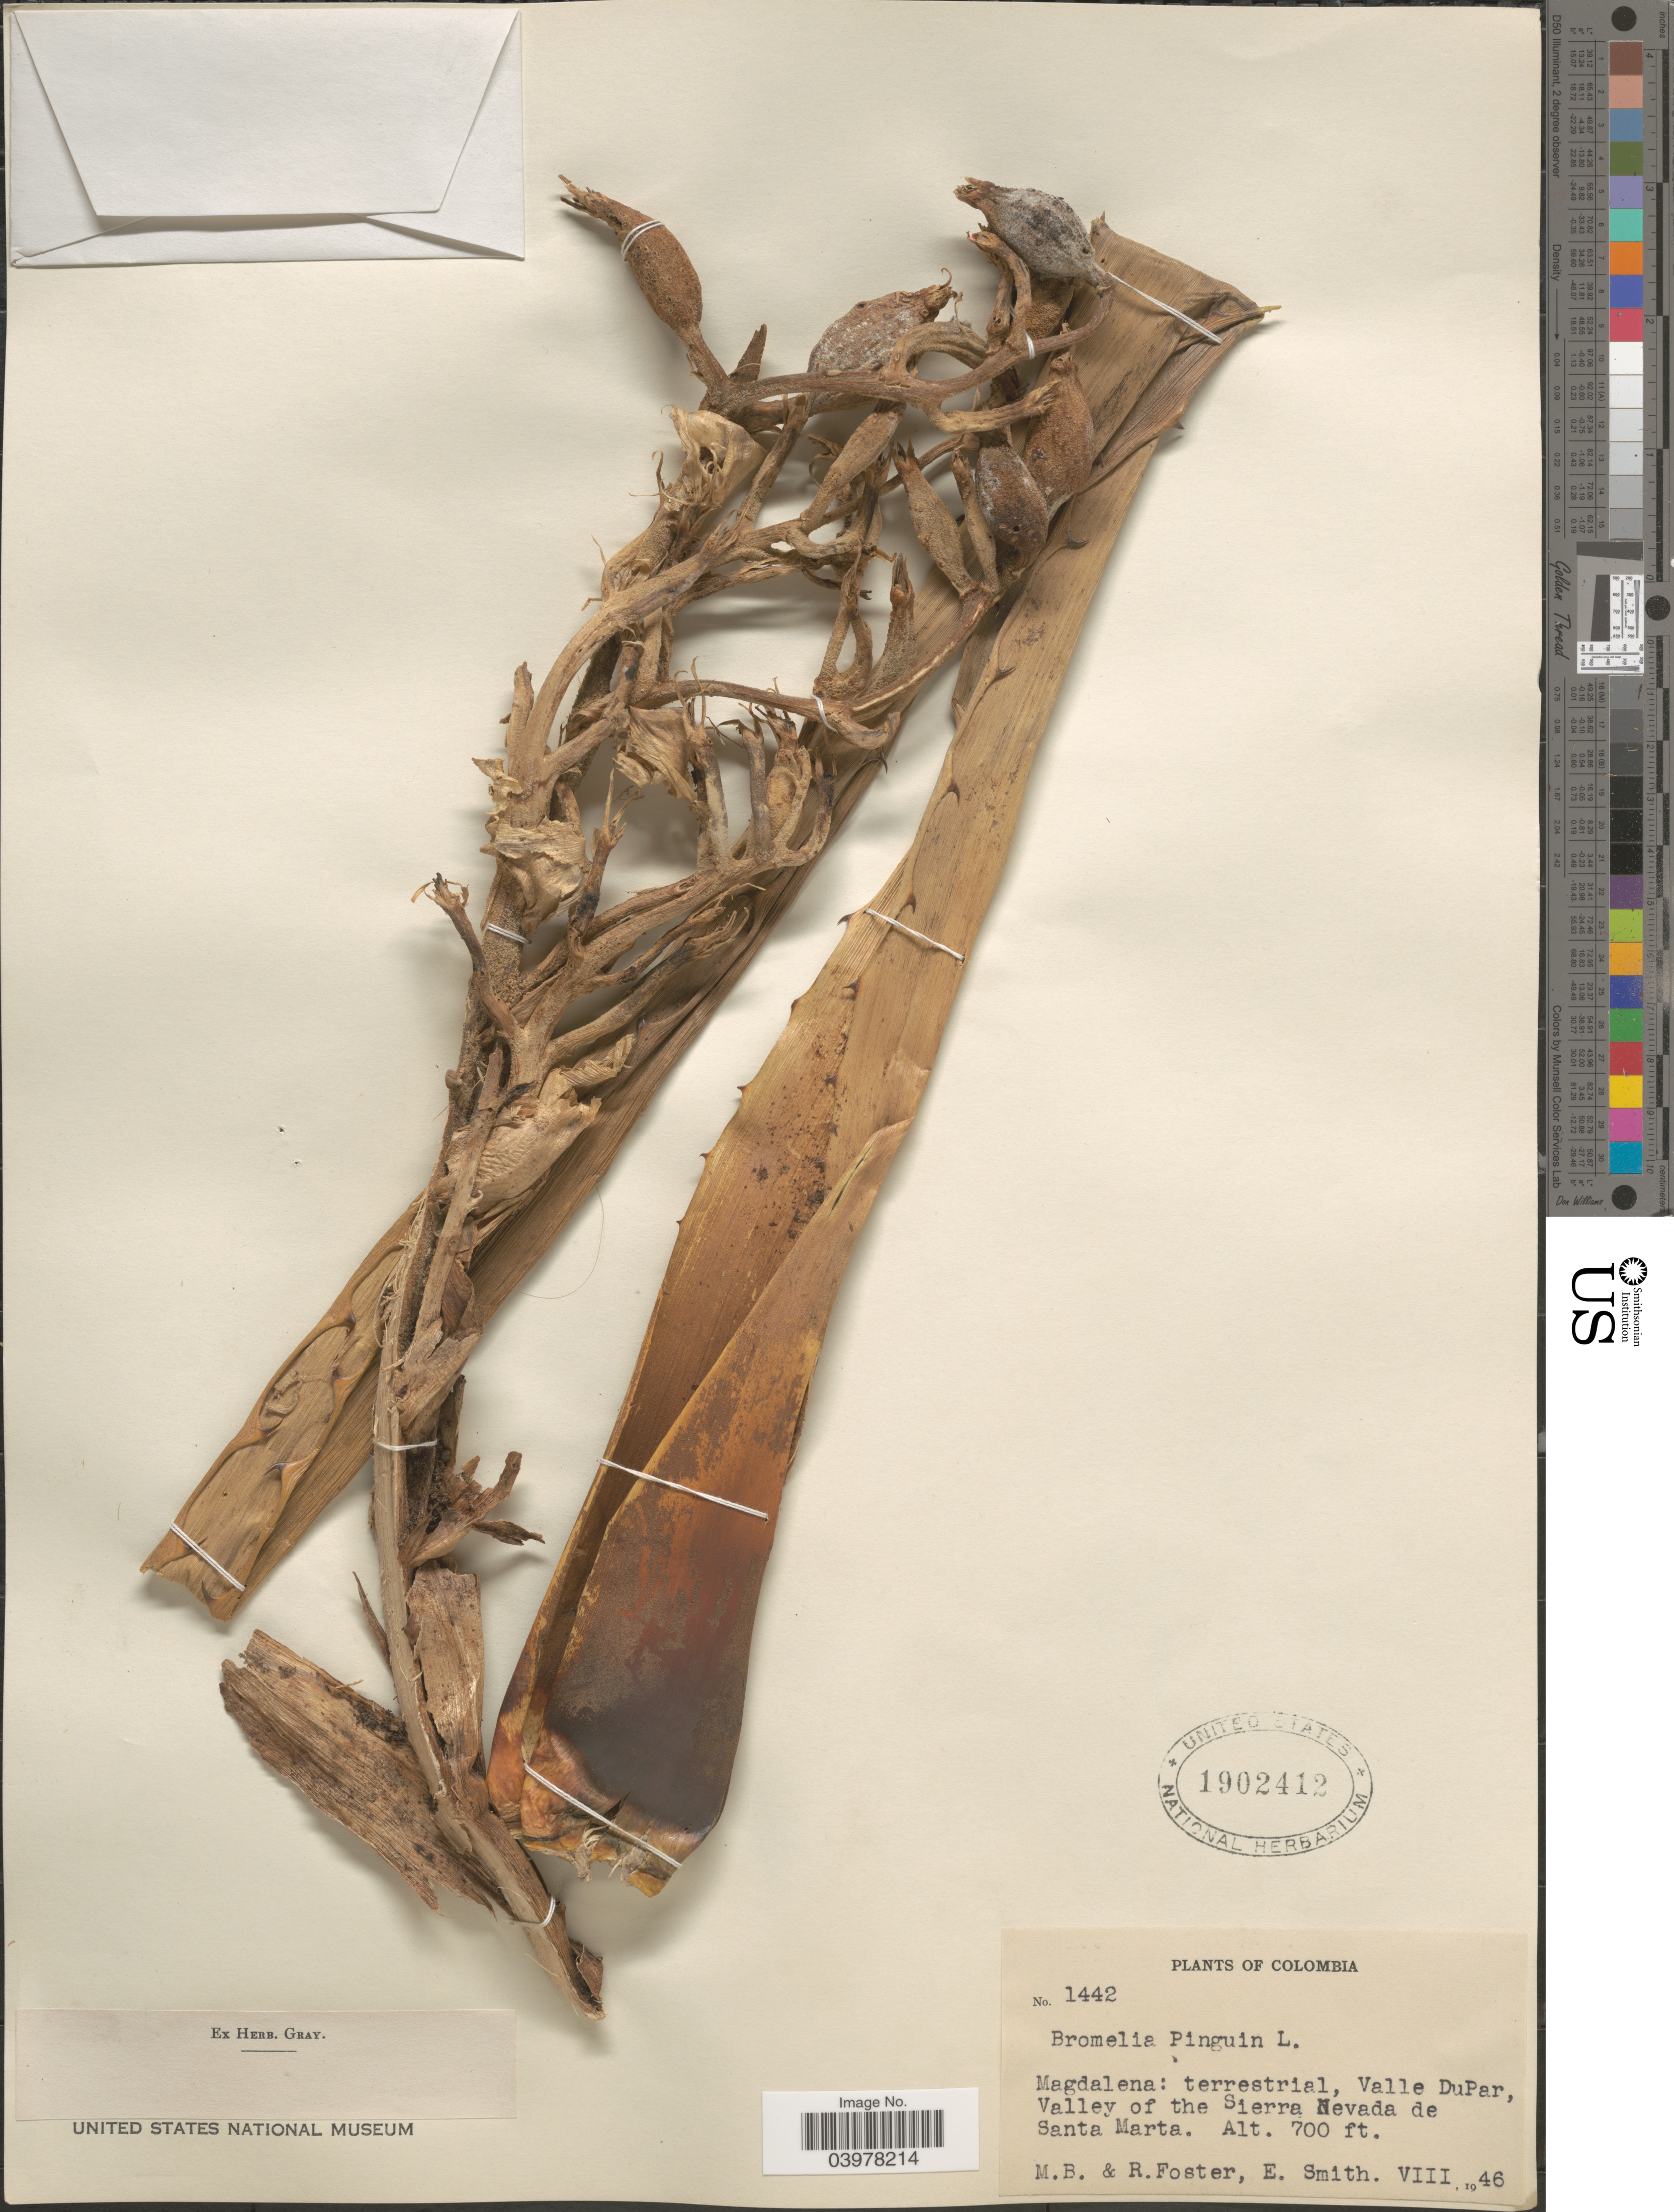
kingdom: Plantae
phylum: Tracheophyta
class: Liliopsida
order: Poales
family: Bromeliaceae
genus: Bromelia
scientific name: Bromelia pinguin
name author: L.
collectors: M. B. Foster, R. Foster & E. Smith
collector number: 1442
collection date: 1946-08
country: Colombia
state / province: Magdalena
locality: Valle DuPar, Valley of the Sierra Nevada de Santa Marta.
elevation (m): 213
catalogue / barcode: US 1902412